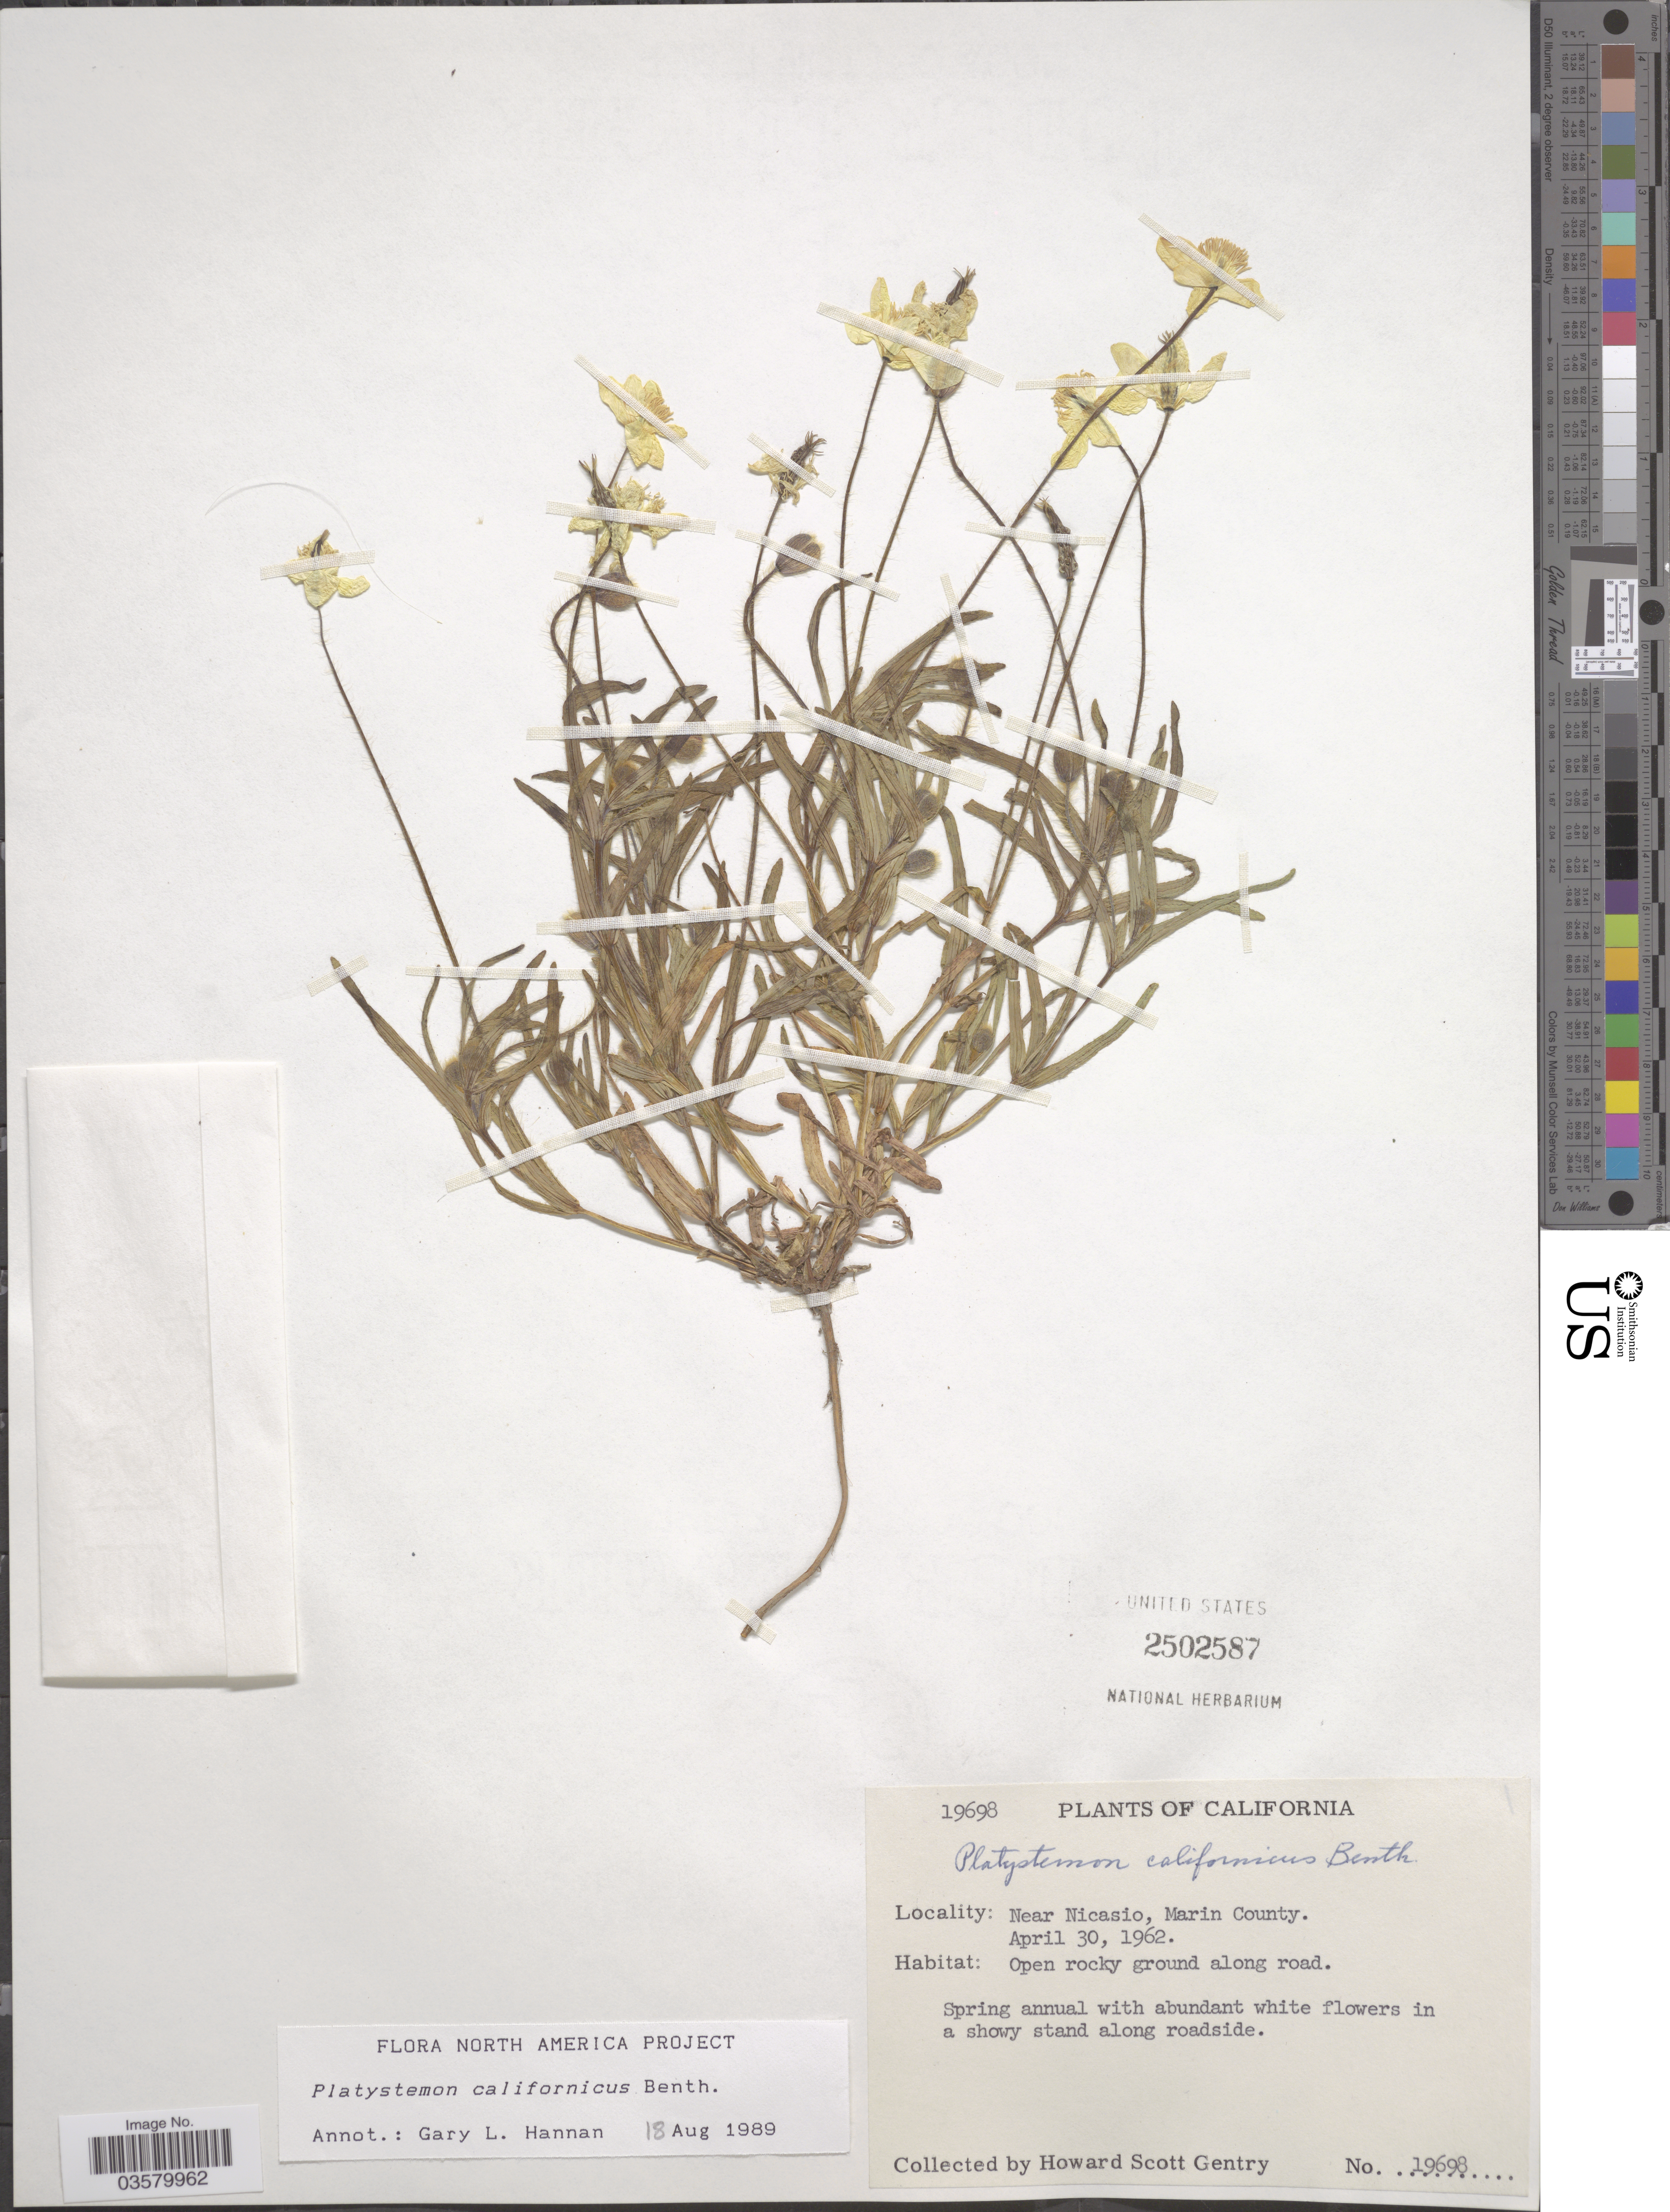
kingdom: Plantae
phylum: Tracheophyta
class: Magnoliopsida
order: Ranunculales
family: Papaveraceae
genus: Platystemon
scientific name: Platystemon californicus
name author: Benth.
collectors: H. S. Gentry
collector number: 19698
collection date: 1962-04-30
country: United States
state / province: California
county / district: Marin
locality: Near Nicasio, Marin County. Open rocky ground along road.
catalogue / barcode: US 2502587